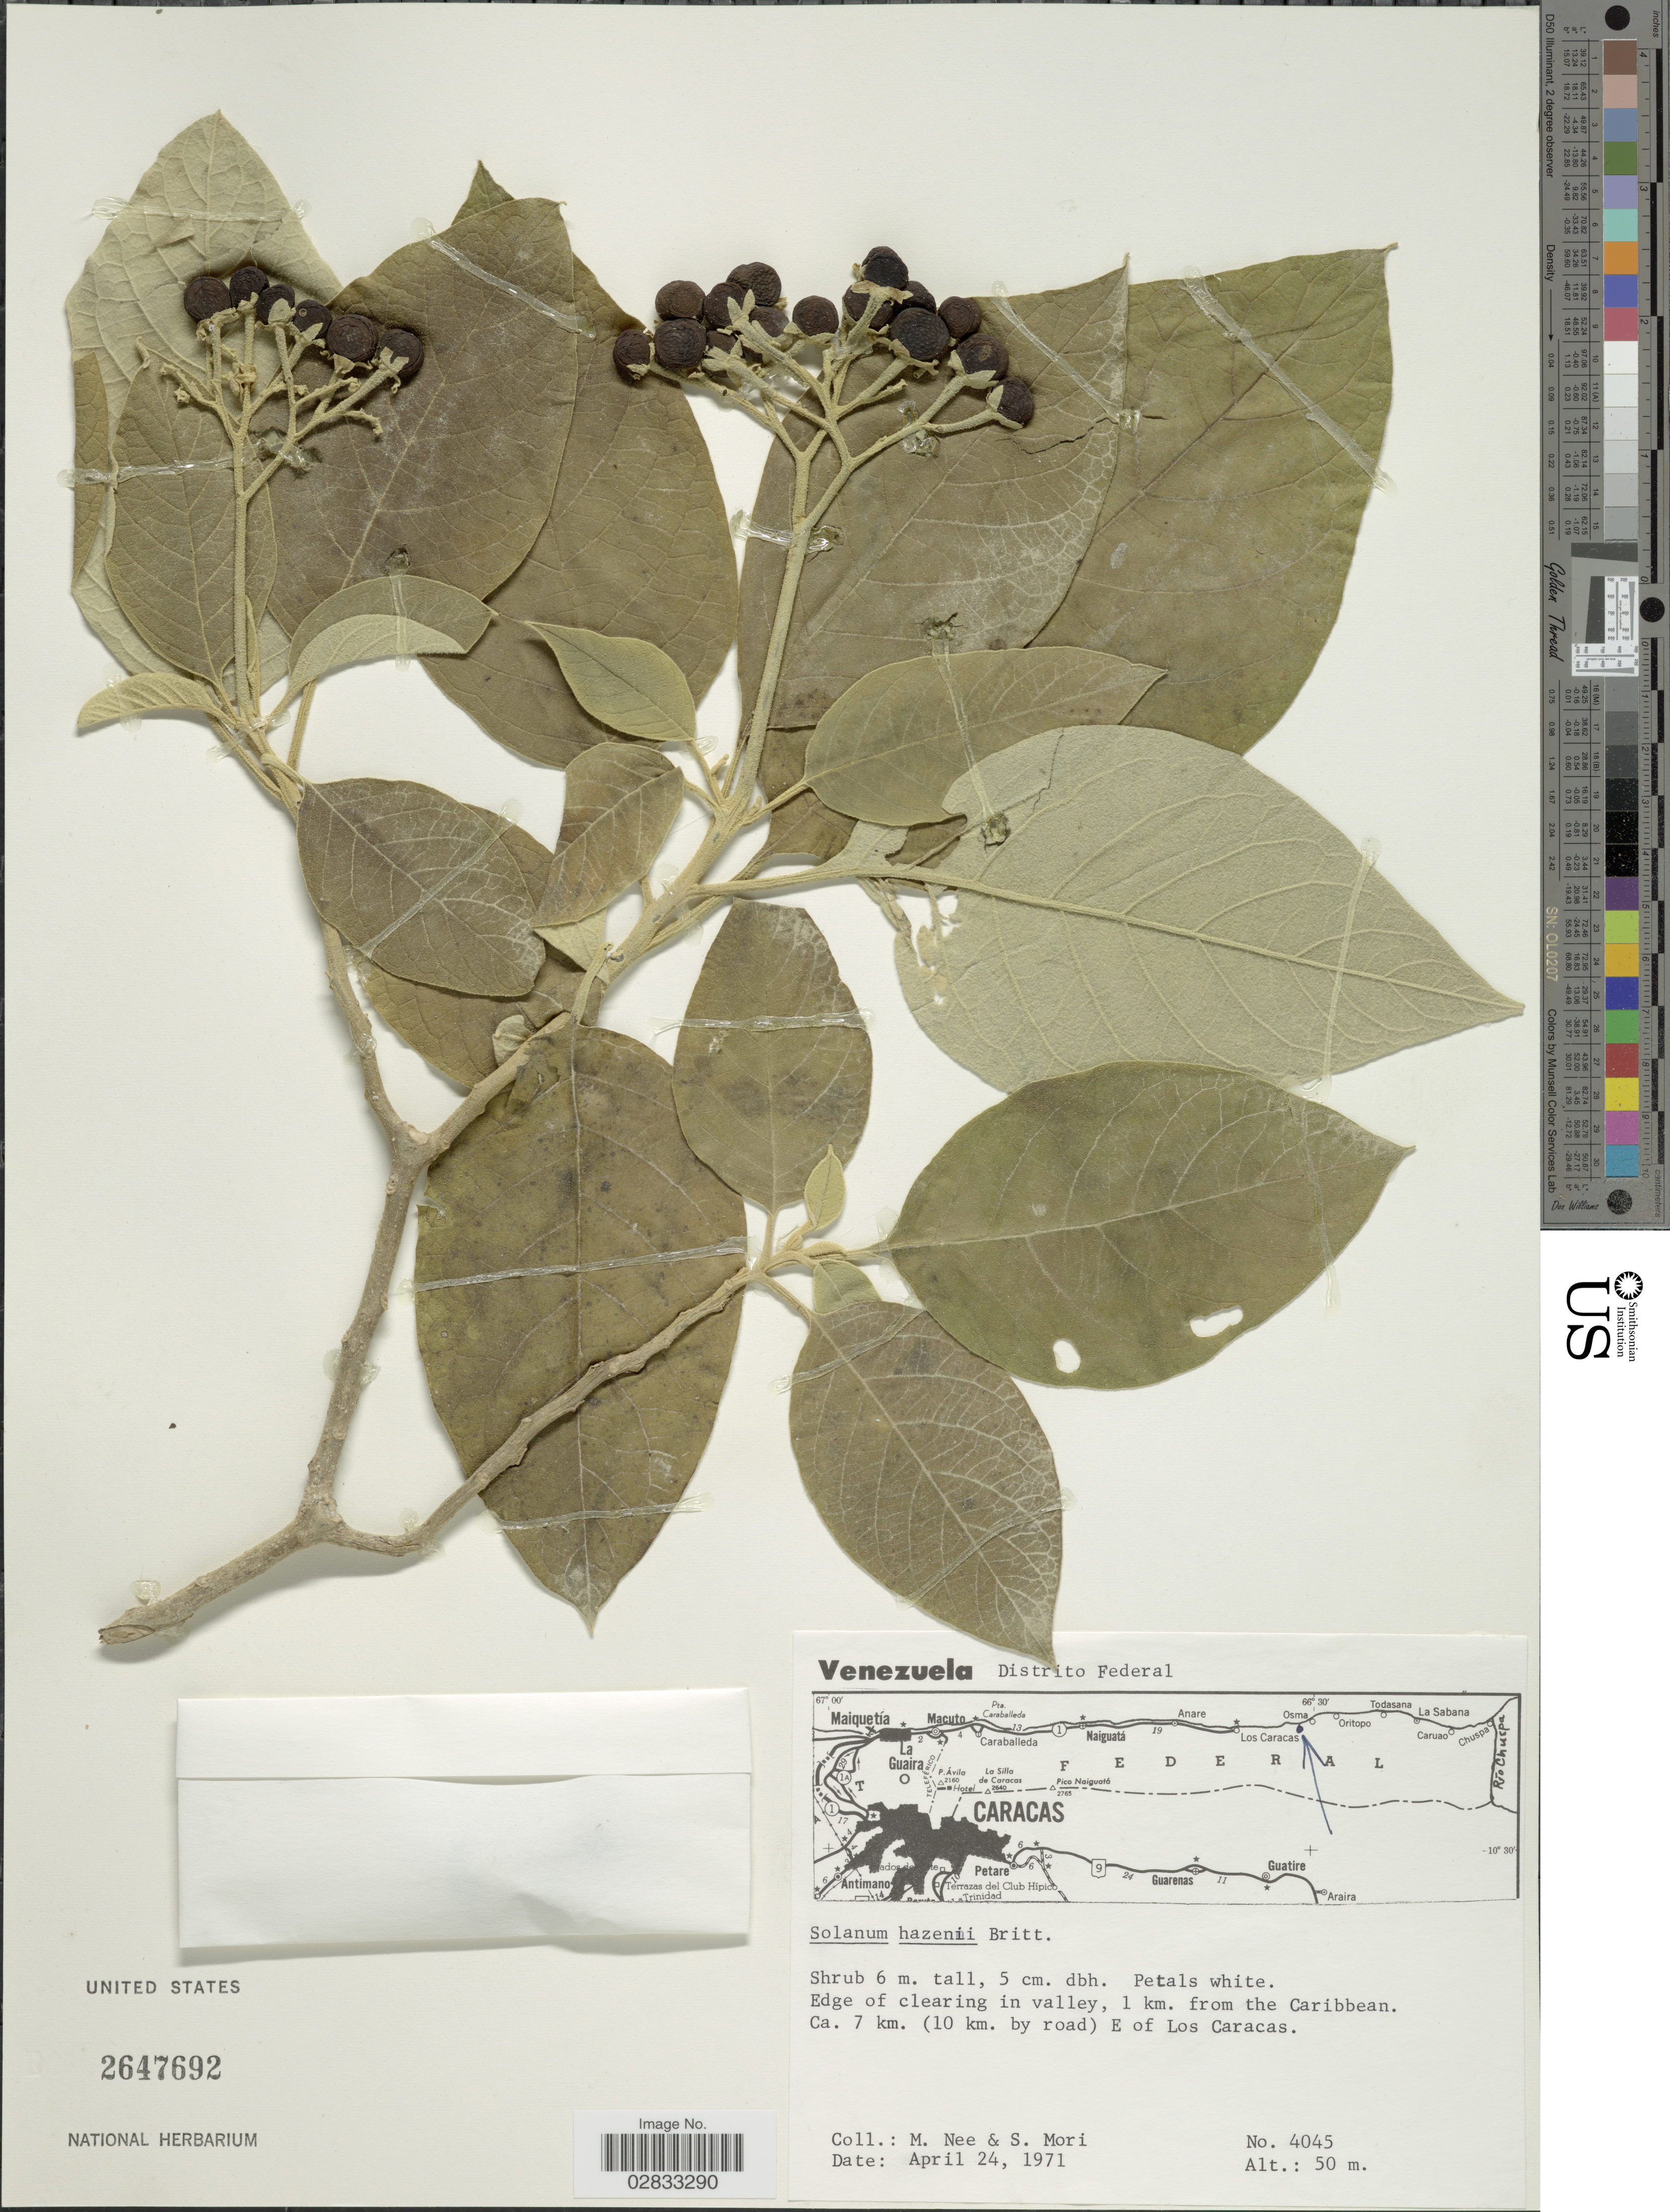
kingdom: Plantae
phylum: Tracheophyta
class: Magnoliopsida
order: Solanales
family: Solanaceae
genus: Solanum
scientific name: Solanum hazenii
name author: Britton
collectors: M. Nee & S. Mori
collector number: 4045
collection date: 1971-04-24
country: Venezuela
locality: Distrito Federal, Edge of clearing in valley, 1 km. from the Caribbean. Ca. 7 km. (10 km. by road) E of Los Caracas.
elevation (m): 50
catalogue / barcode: US 2647692